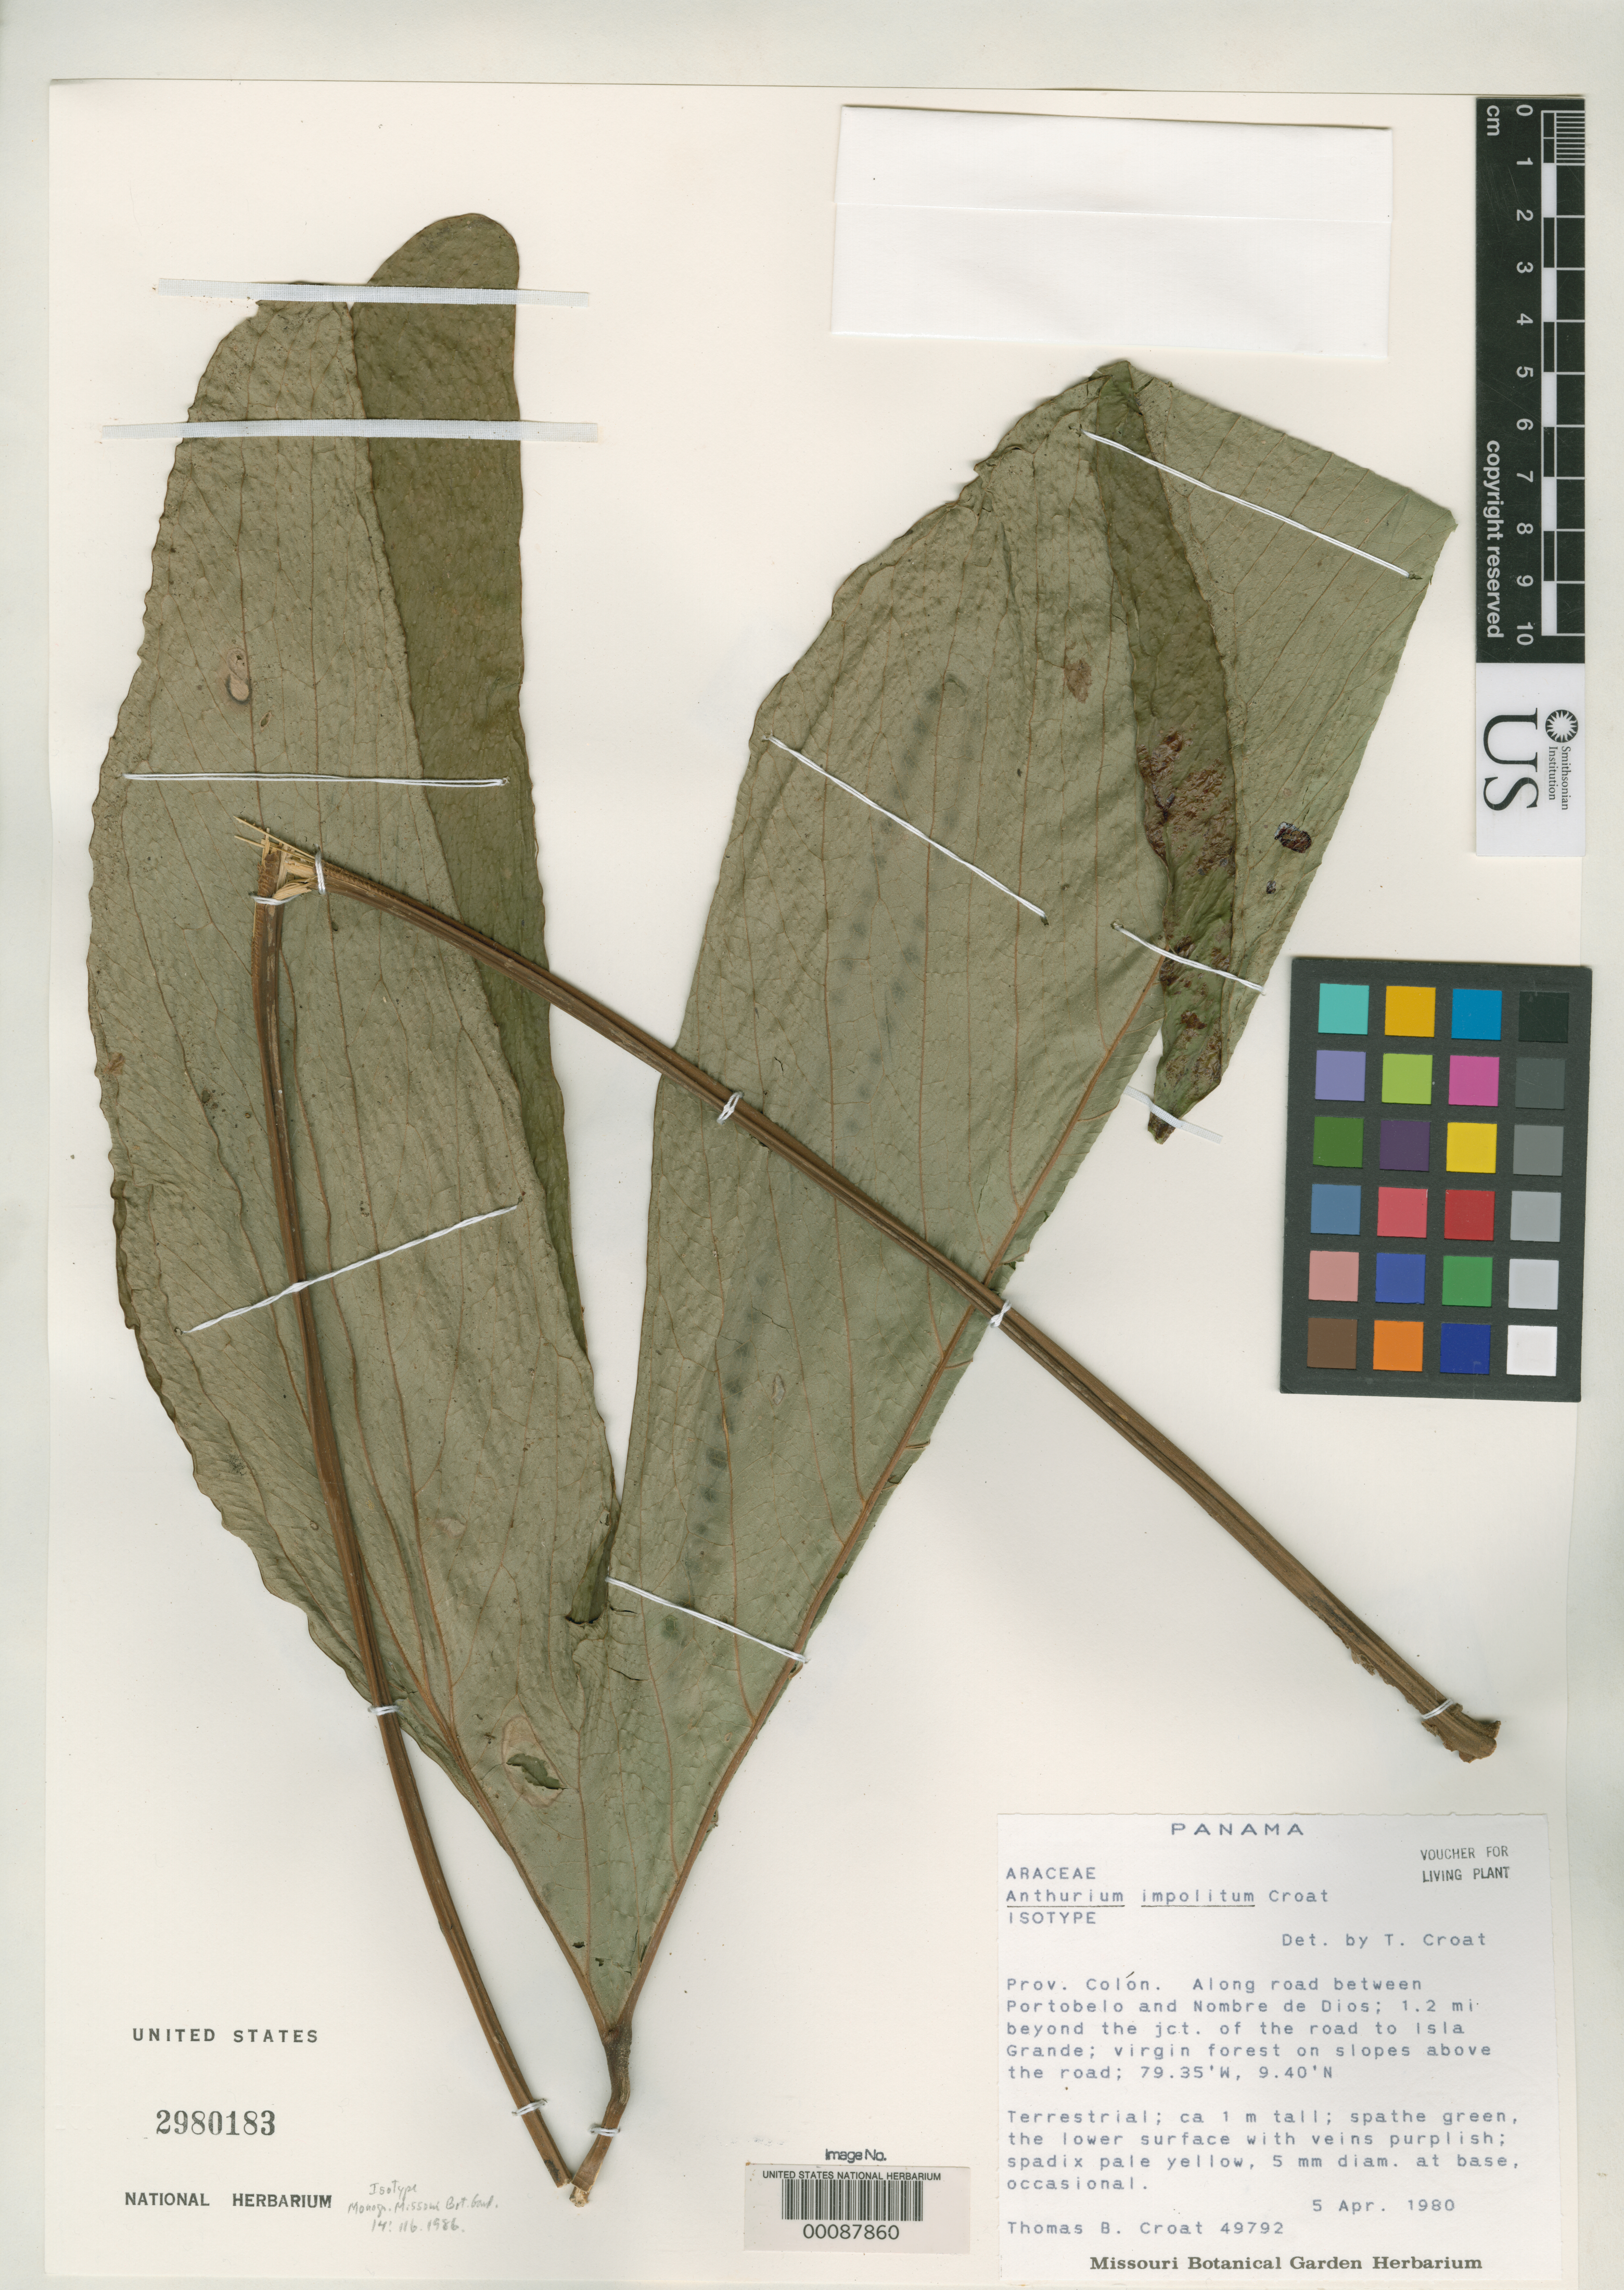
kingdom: Plantae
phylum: Tracheophyta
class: Liliopsida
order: Alismatales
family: Araceae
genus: Anthurium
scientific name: Anthurium impolitum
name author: Croat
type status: Isotype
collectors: T. B. Croat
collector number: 49792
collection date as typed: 05 Apr 1980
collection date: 1980-04-05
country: Panama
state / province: Colón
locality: Road bet. Portobelo and Nombre de Dios, 1.2mi. beyond jct. of road. to Isla Grande.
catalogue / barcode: US 2980183